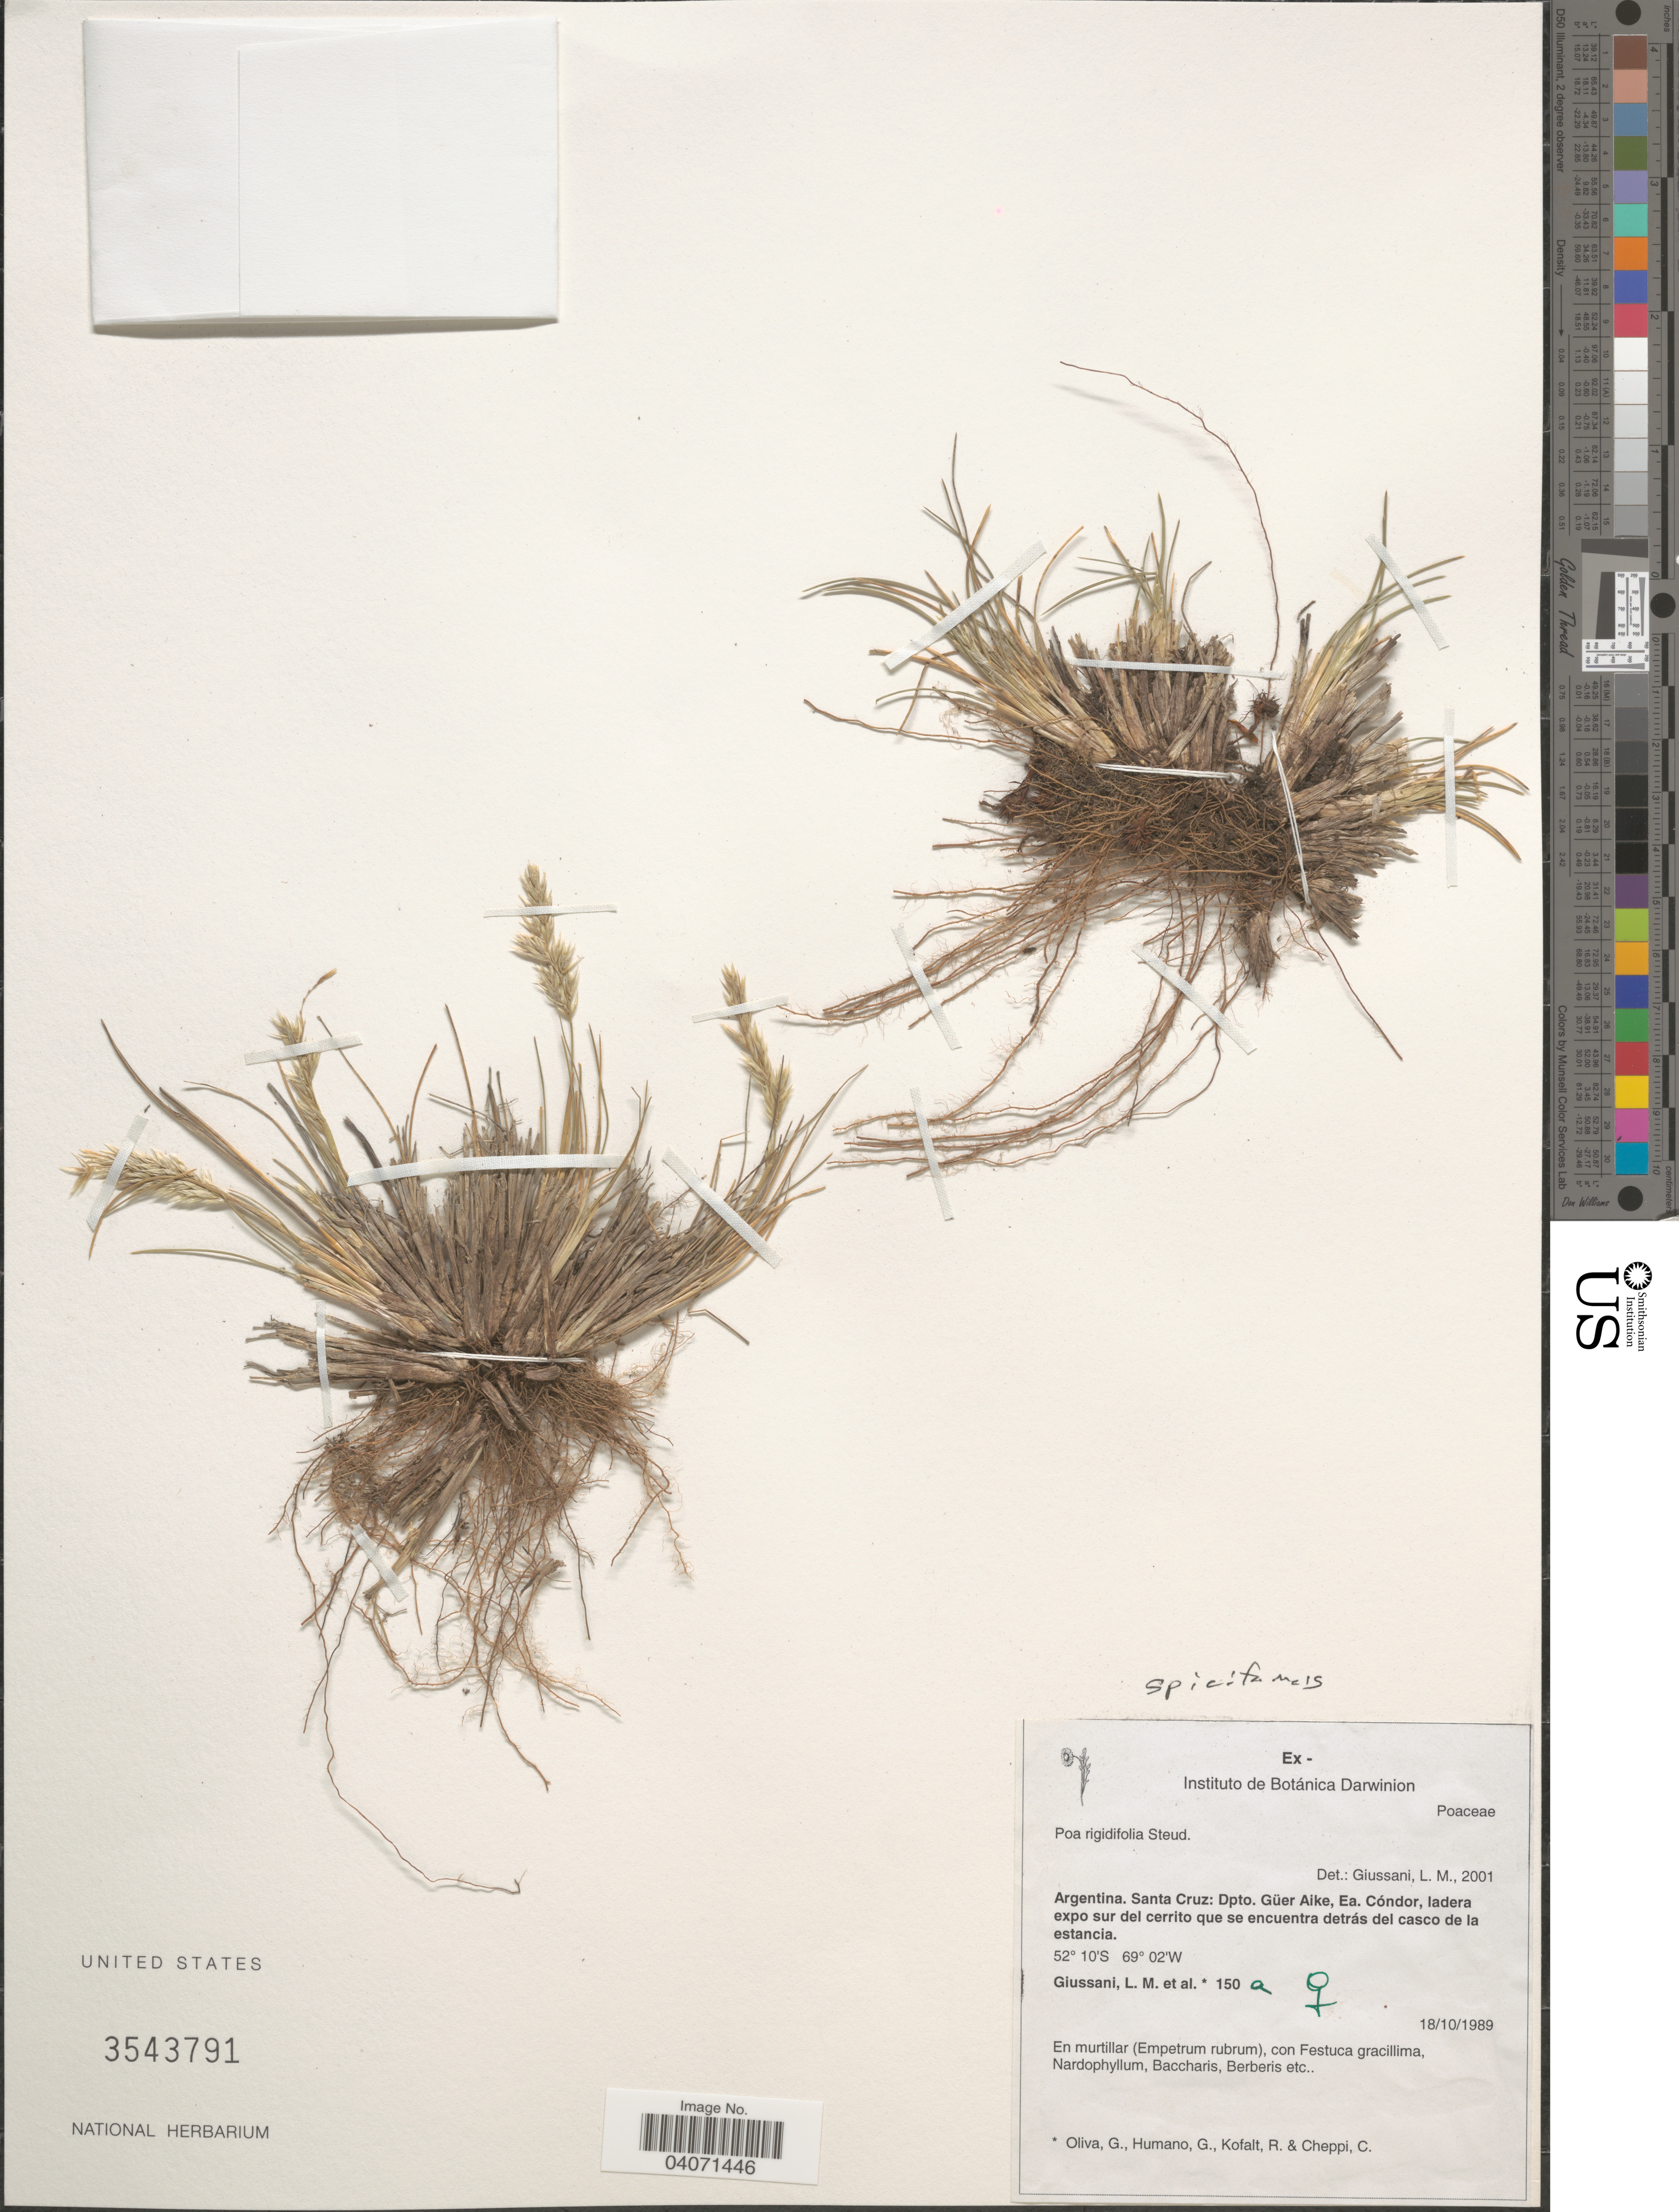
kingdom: Plantae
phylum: Tracheophyta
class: Liliopsida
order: Poales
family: Poaceae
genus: Poa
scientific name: Poa spiciformis var. spiciformis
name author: Steud.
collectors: L. Giussani, G. Oliva, G. Humano, R. Kofalt & C. Cheppi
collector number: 150a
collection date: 1989-10-18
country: Argentina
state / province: Santa Cruz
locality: Dpto. Güer Aike, Ea. Cóndor, ladera expo sur del cerrito que se encuentra detrás del casco de la estancia.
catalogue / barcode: US 3543791